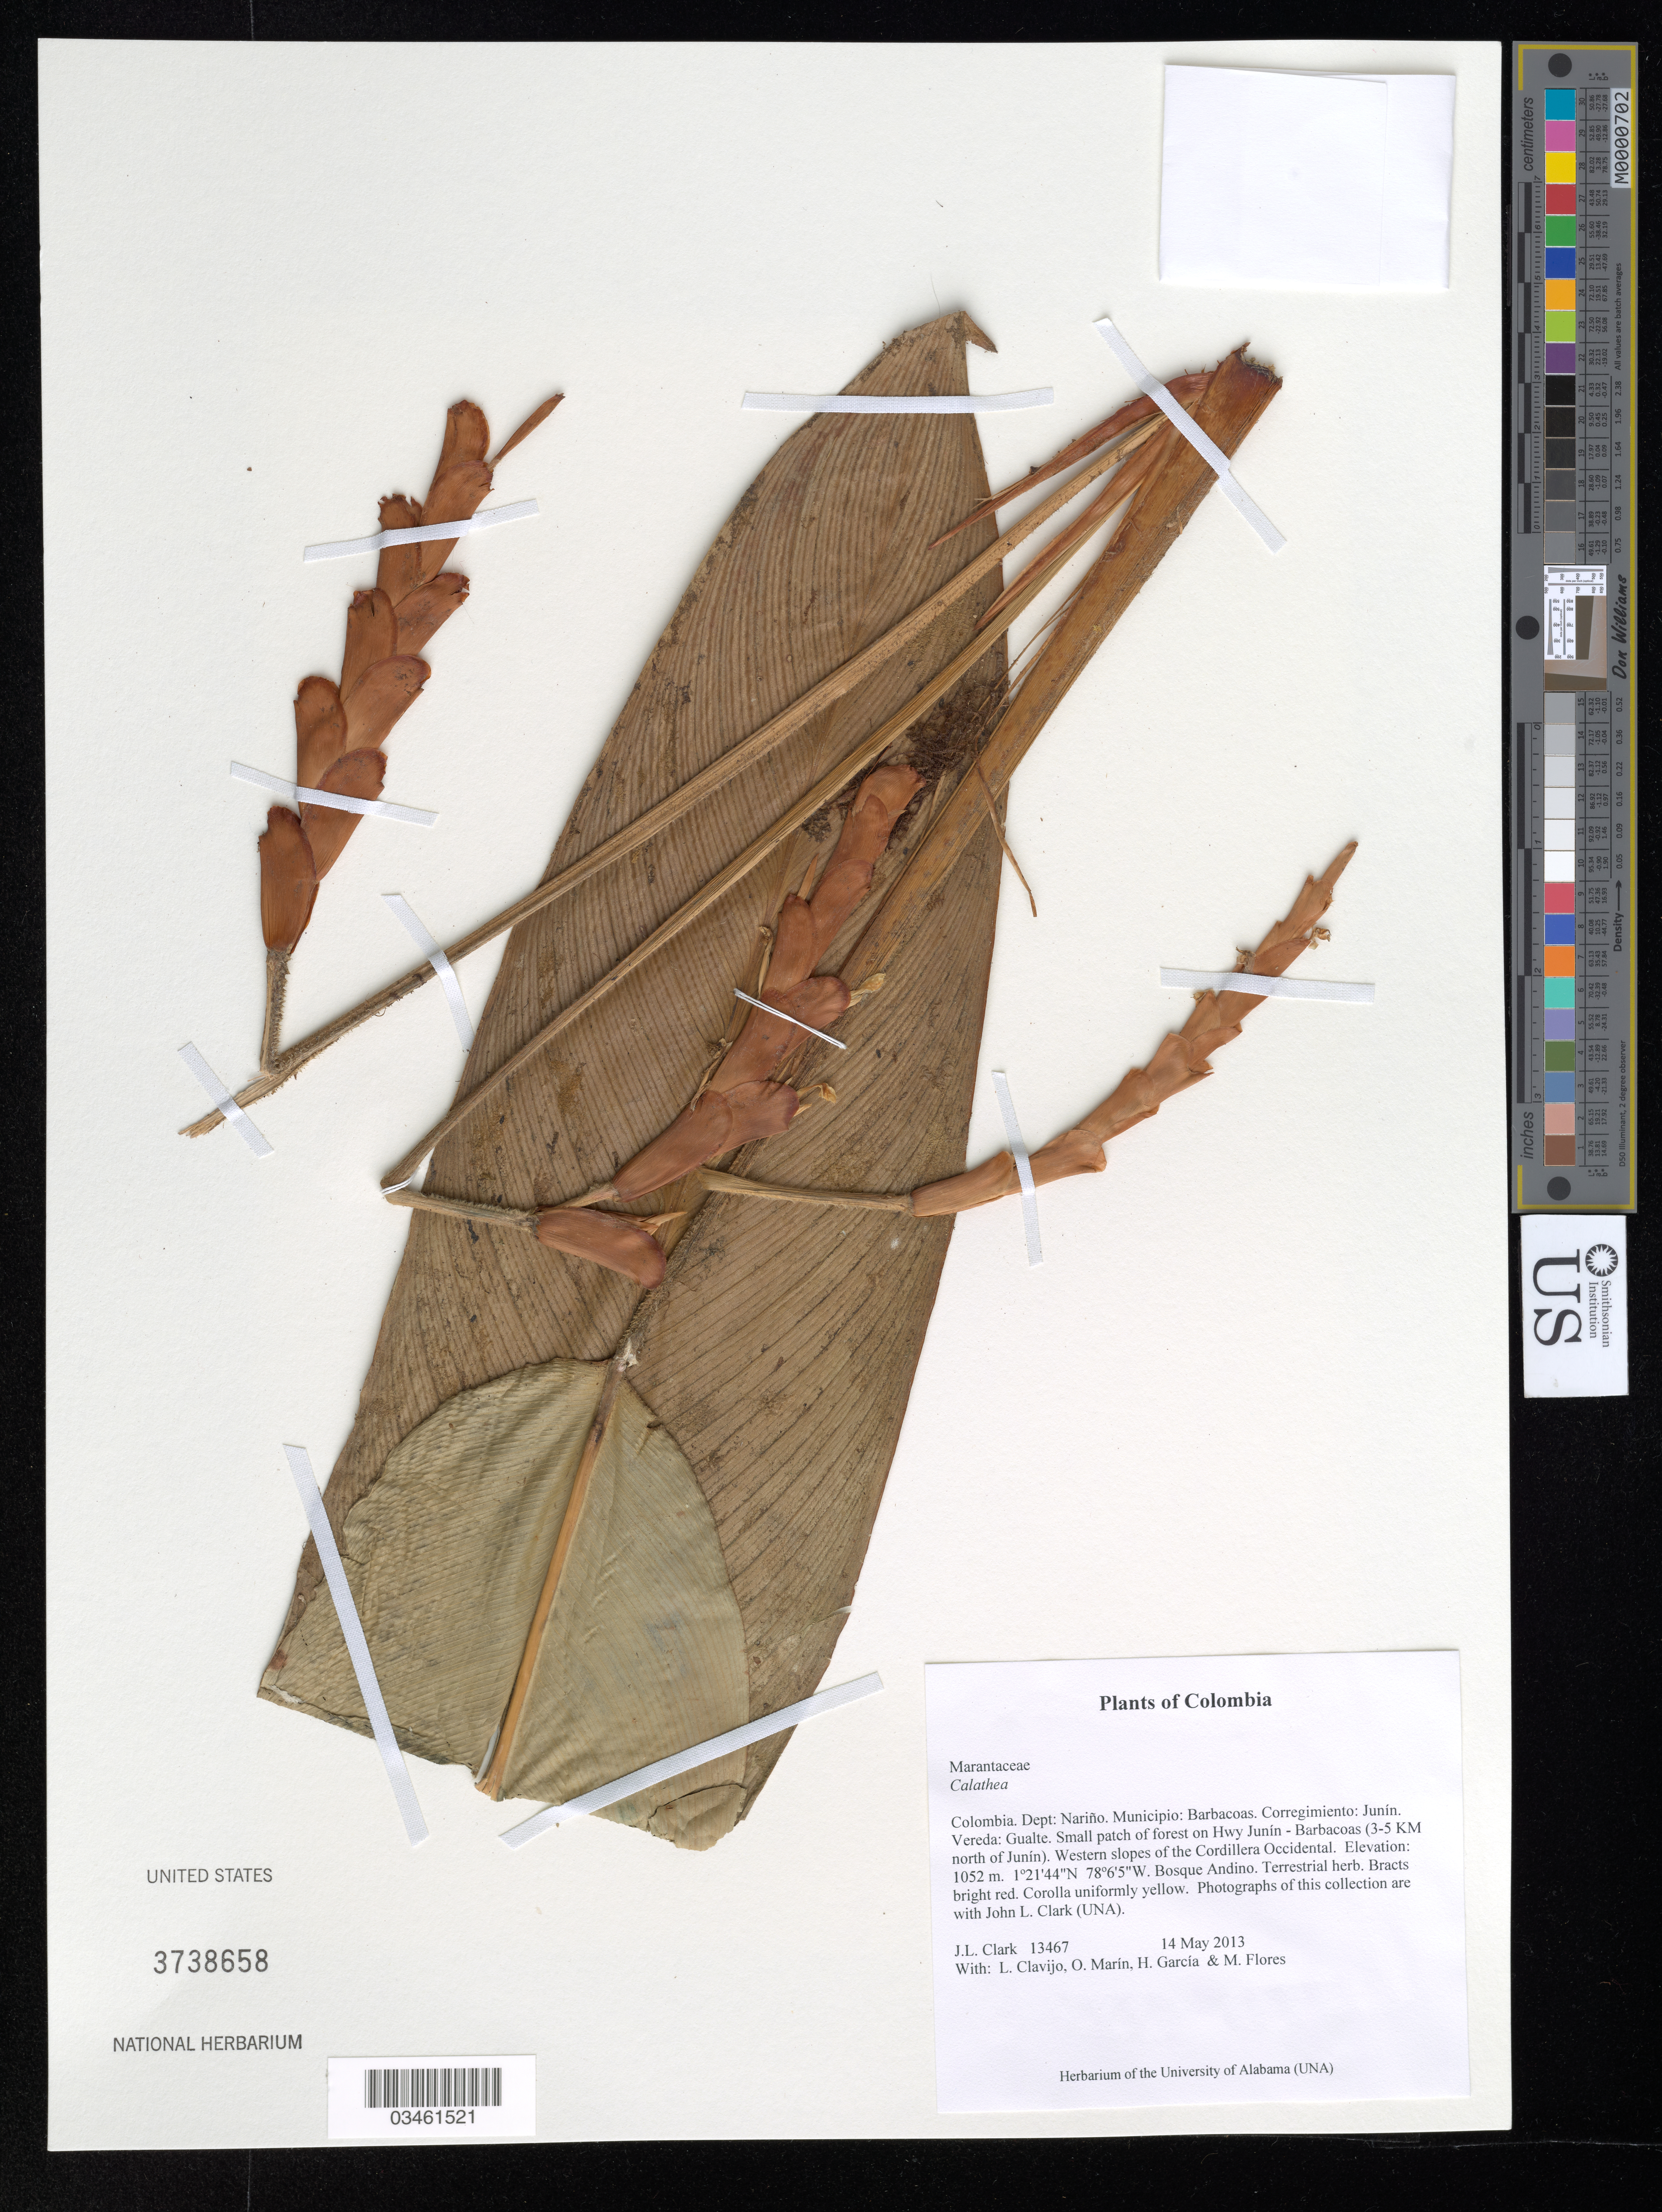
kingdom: Plantae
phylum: Tracheophyta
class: Liliopsida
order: Zingiberales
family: Marantaceae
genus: Calathea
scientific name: Calathea sp.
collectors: J. L. Clark, L. Clavijo, O. Marín, H. Garcia & M. Flores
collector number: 13467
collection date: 2013-05-14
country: Colombia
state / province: Nariño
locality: Dept: Nariño. Municipio: Barbacoas. Corregimiento: Junín. Vereda: Gualte. Small patch of forest on Hwy Junín - Barbacoas (3-5 KM north of Junín). Western slopes of the Cordillera Occidental.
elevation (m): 1052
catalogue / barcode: US 3738658